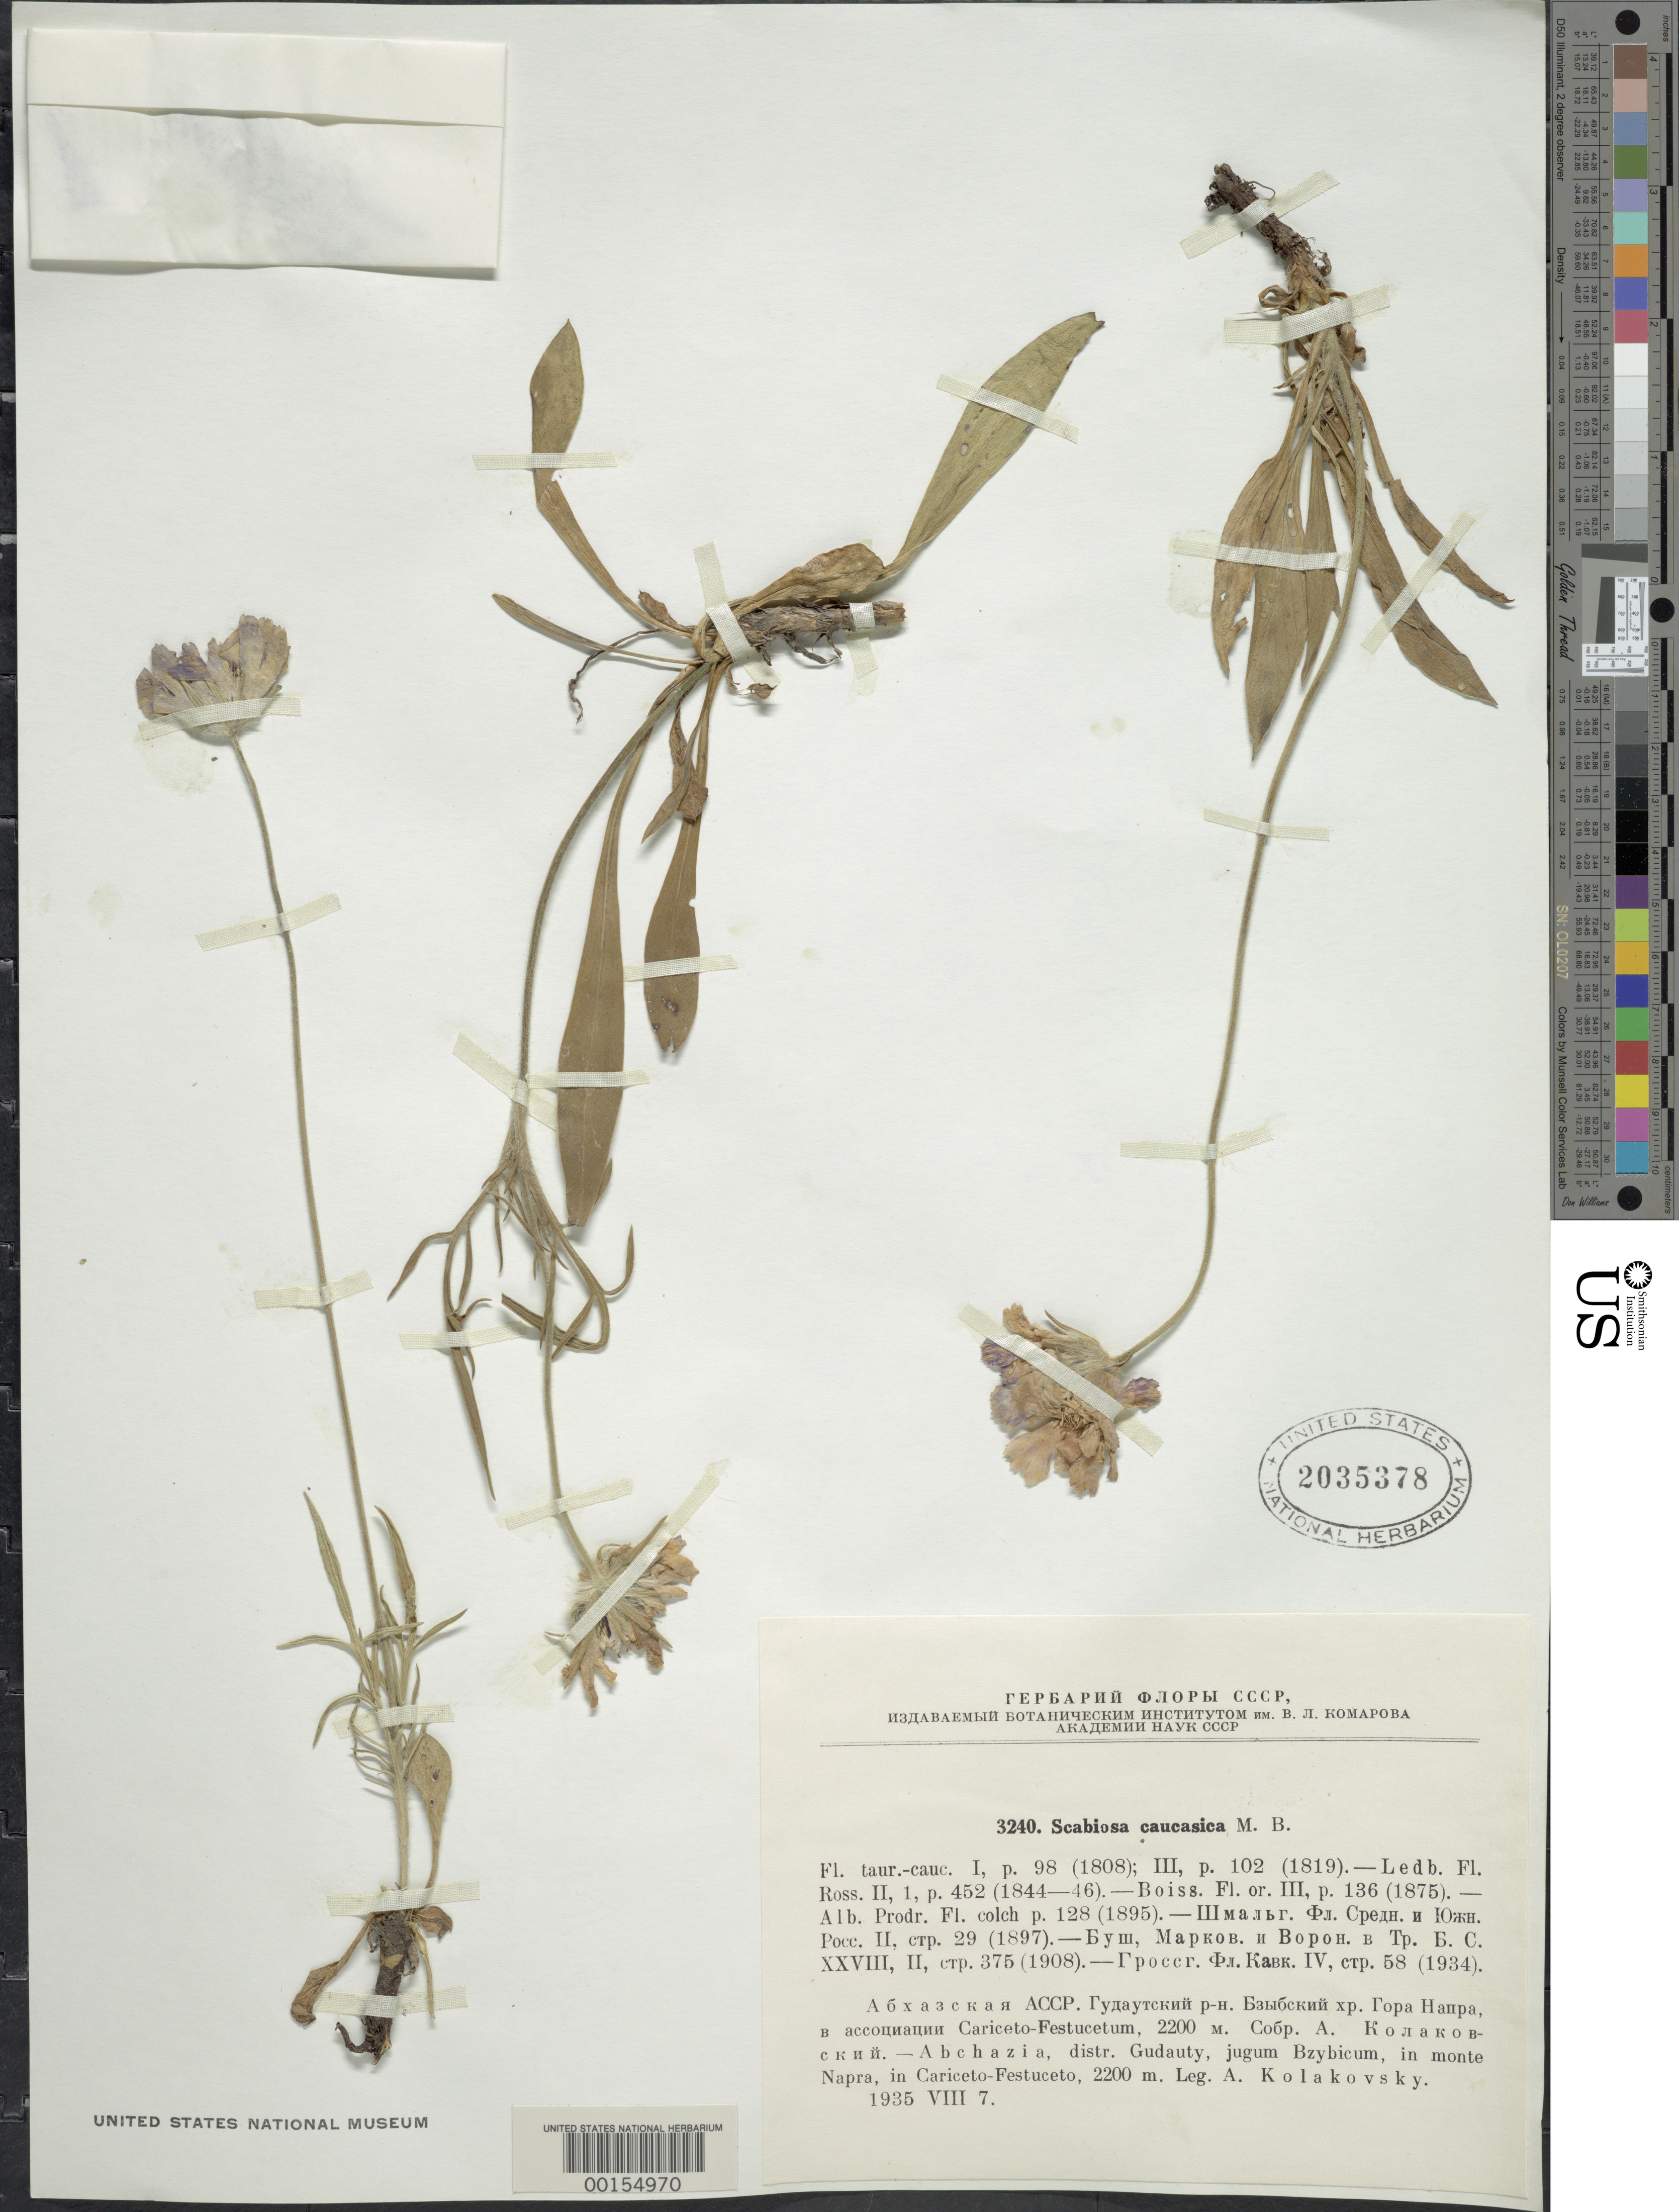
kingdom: Plantae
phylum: Tracheophyta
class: Magnoliopsida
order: Dipsacales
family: Caprifoliaceae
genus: Scabiosa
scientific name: Scabiosa caucasica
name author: M. Bieb.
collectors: A. Kolakovsky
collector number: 3240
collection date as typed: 07 Aug 1935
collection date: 1935-08-07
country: Georgia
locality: ACCP, Bzybicum, in monte Napra, in Cariceto-Festuceto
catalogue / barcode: US 2035378